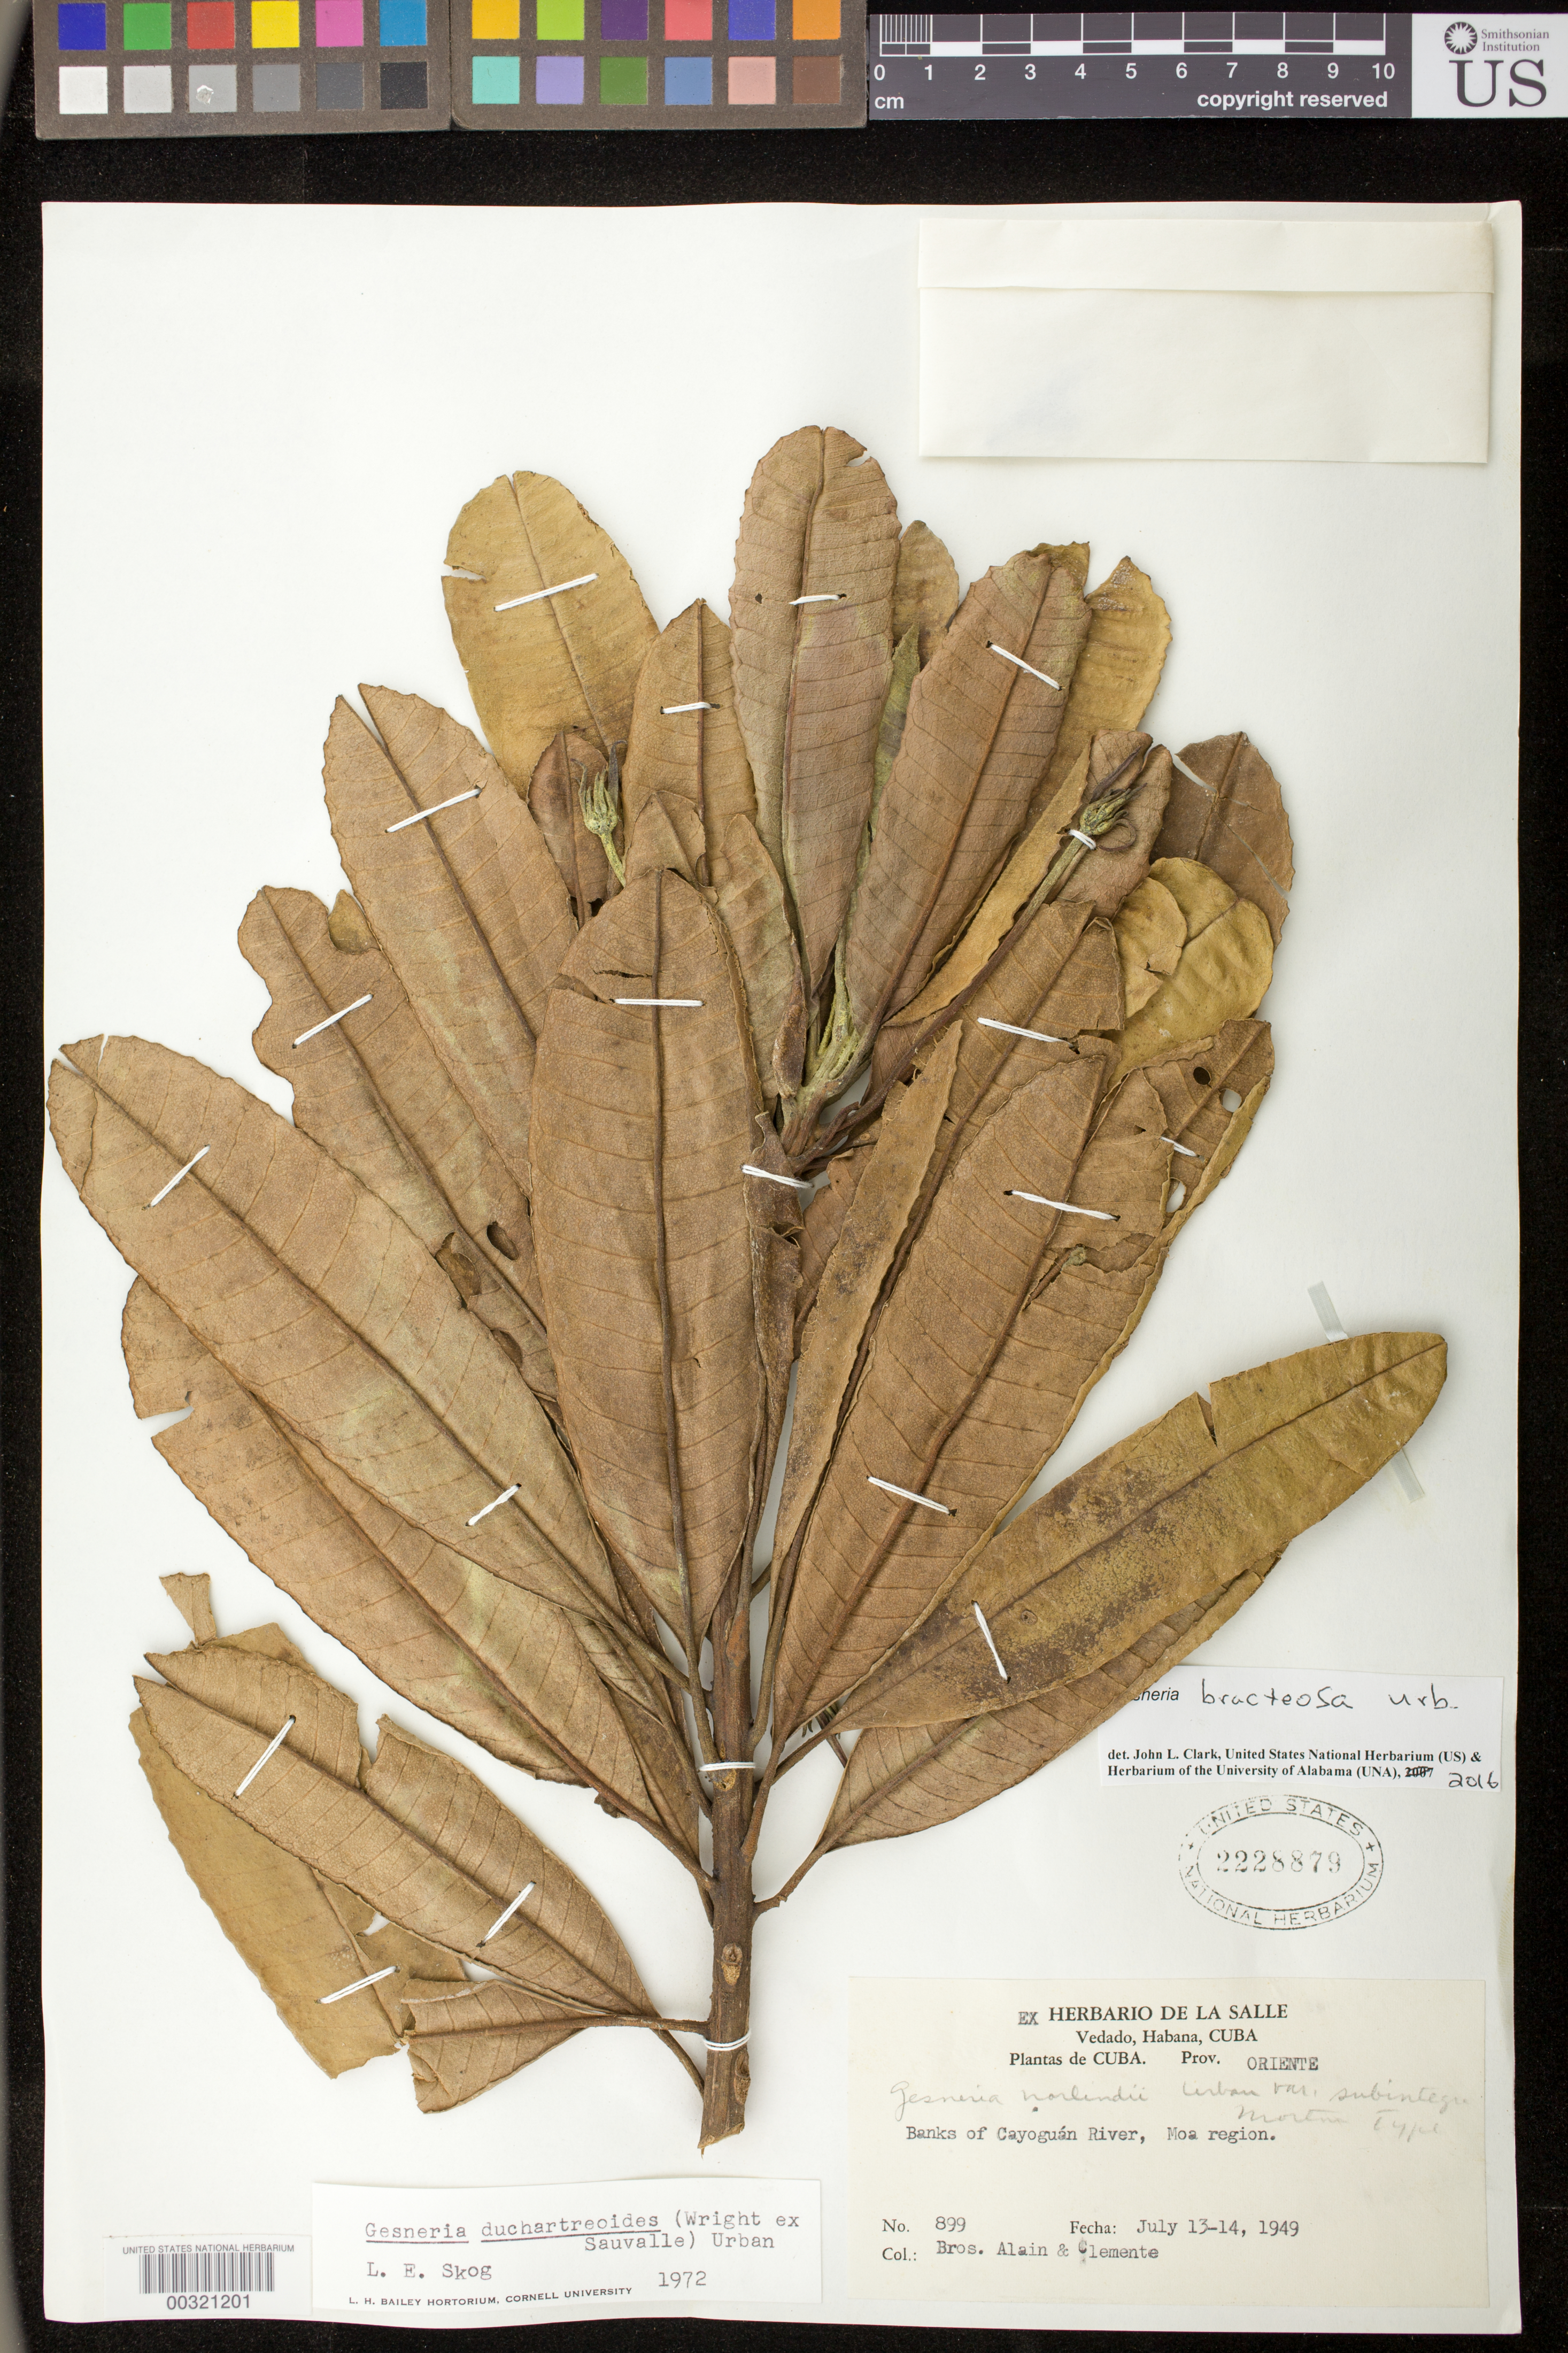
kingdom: Plantae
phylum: Tracheophyta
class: Magnoliopsida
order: Lamiales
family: Gesneriaceae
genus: Gesneria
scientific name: Gesneria bracteosa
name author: Urb.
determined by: Clark, J. L., (SEL), The Marie Selby Botanical Garden (UNITED STATES)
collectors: A. H. Liogier & Bro. Clemente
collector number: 899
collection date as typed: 13-14 Jul 1949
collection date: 1949-07-13/1949-07-14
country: Cuba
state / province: Oriente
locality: Banks of Cayoguán River, Moa region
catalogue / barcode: US 2228879